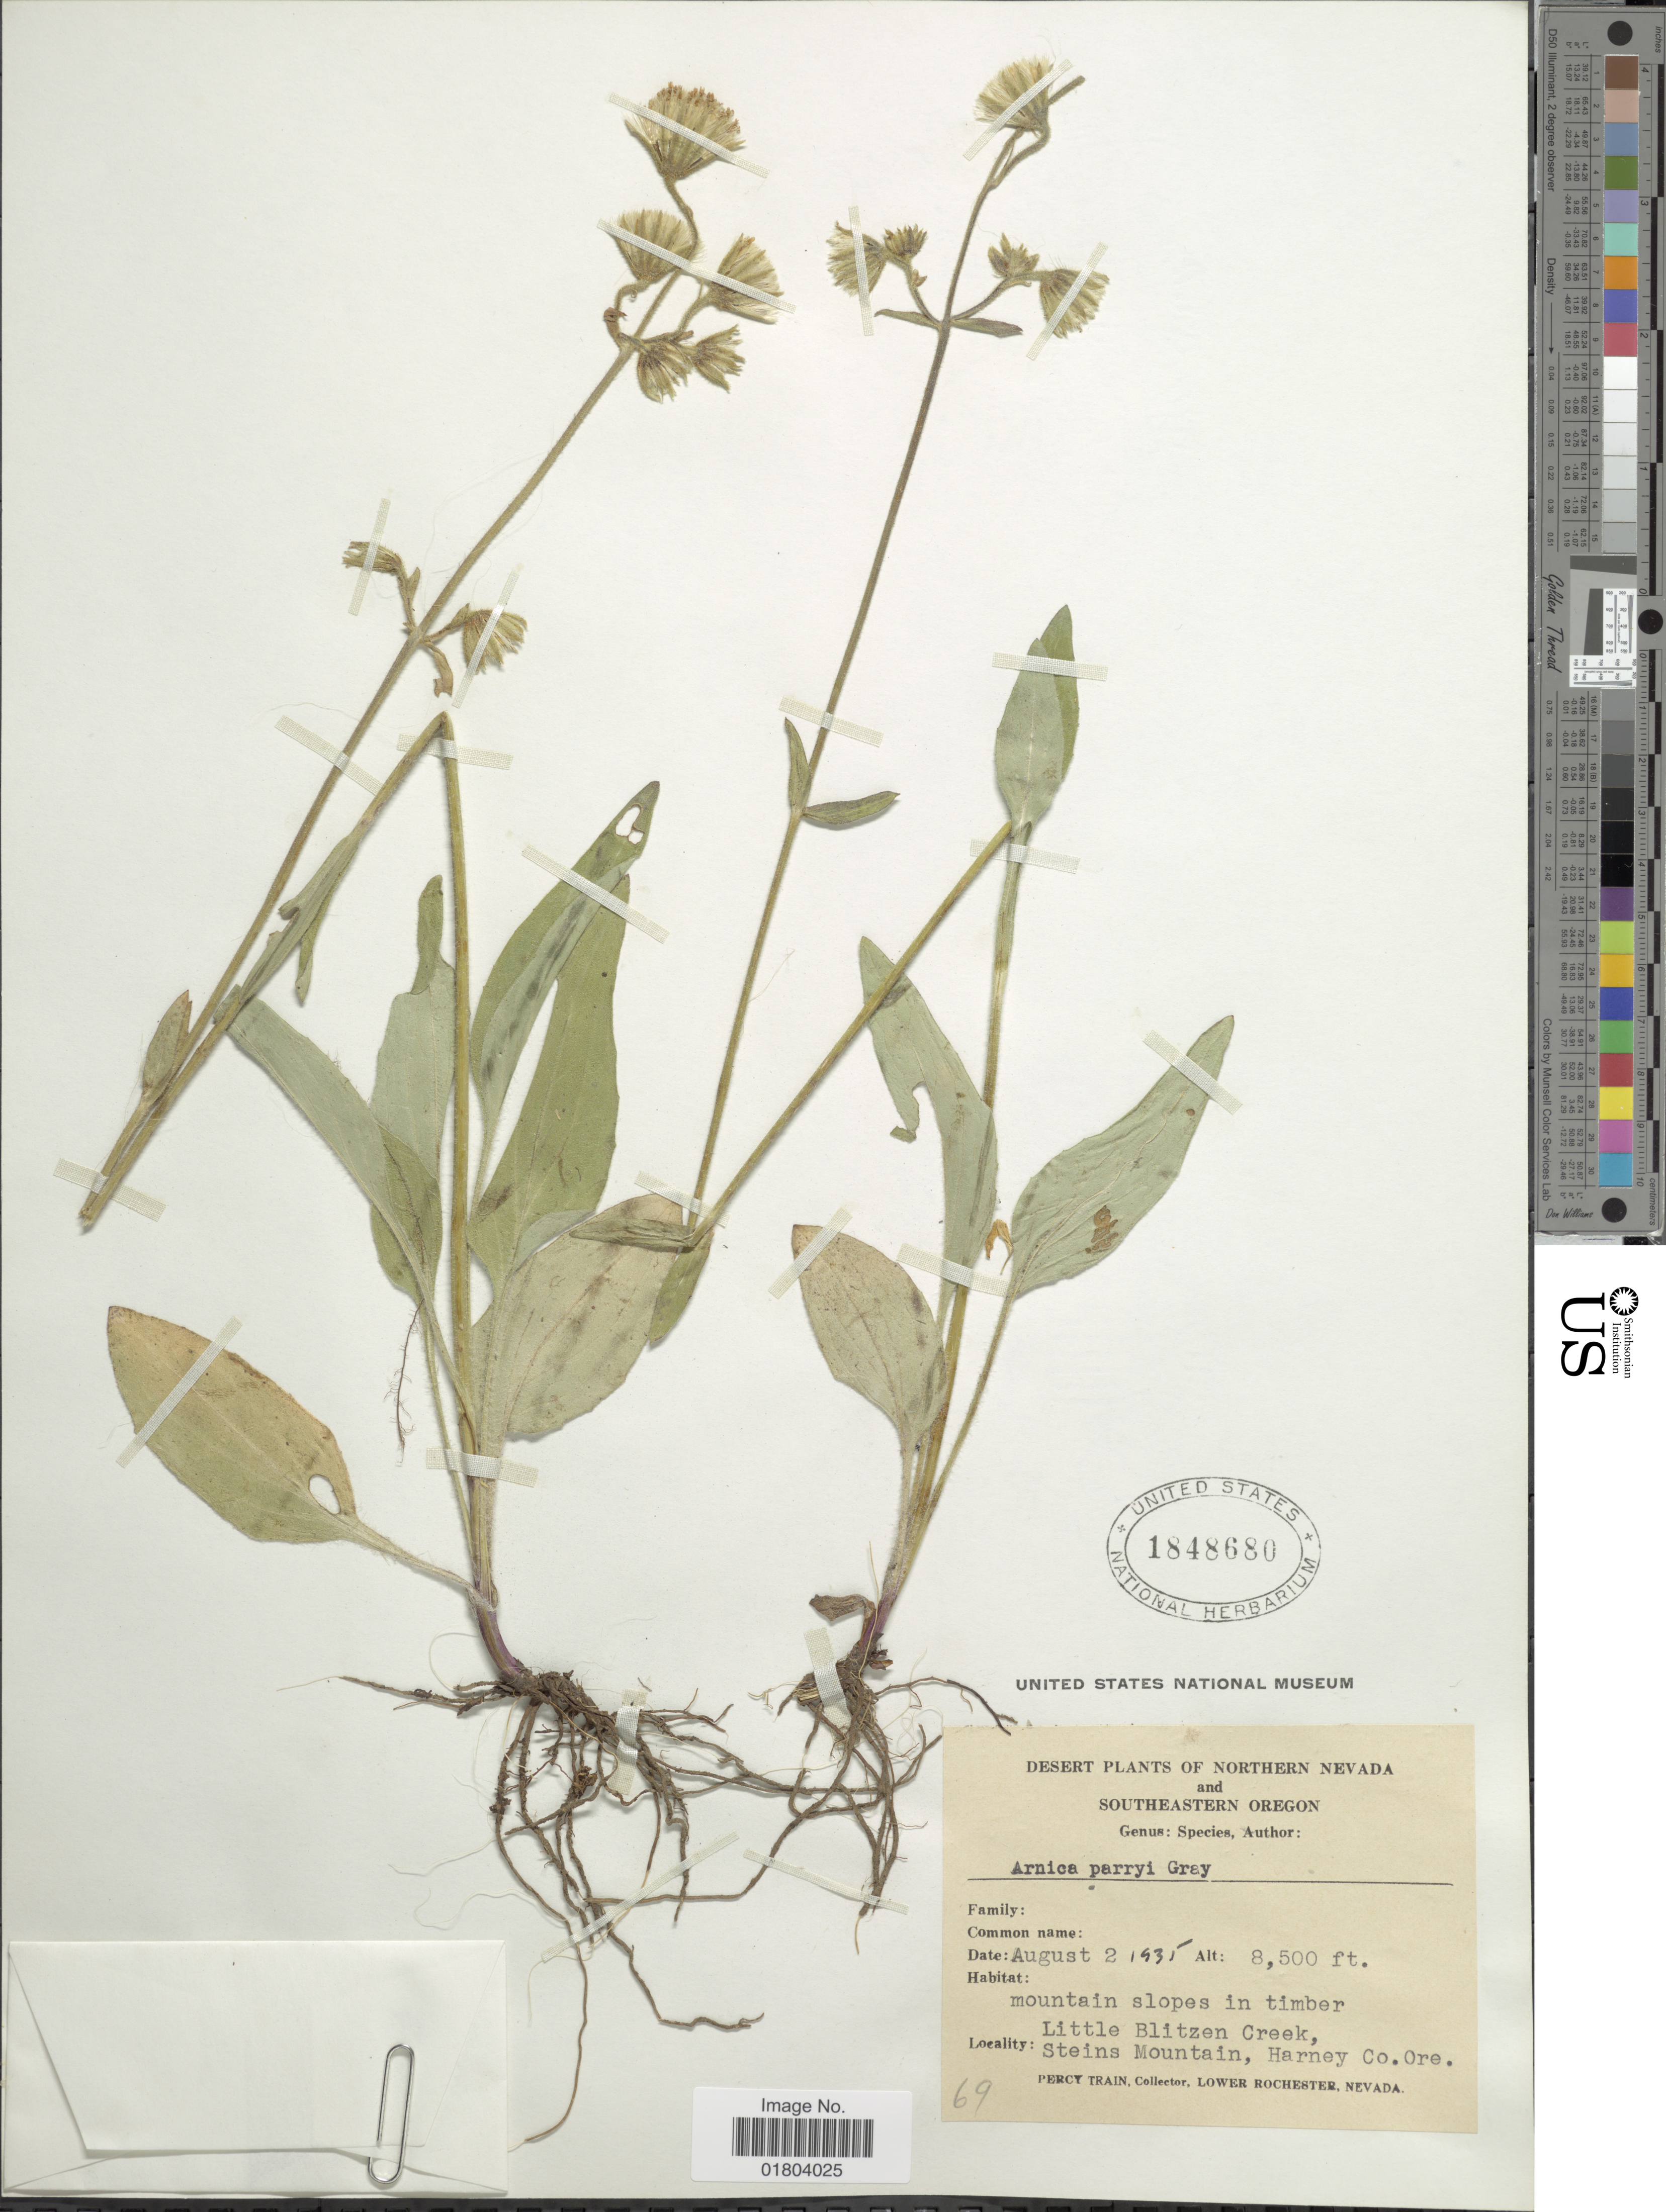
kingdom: Plantae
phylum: Tracheophyta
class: Magnoliopsida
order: Asterales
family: Asteraceae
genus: Arnica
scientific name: Arnica parryi subsp. genuina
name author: Maguire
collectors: P. Train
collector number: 69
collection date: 1935-08-02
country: United States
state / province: Oregon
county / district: Harney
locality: Desert, Northern Nevada and Southeastern Oregon, mountain slopes in timber Little Blitzen Creek, Steins Mountain, Harney Co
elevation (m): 2591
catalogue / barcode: US 1848680